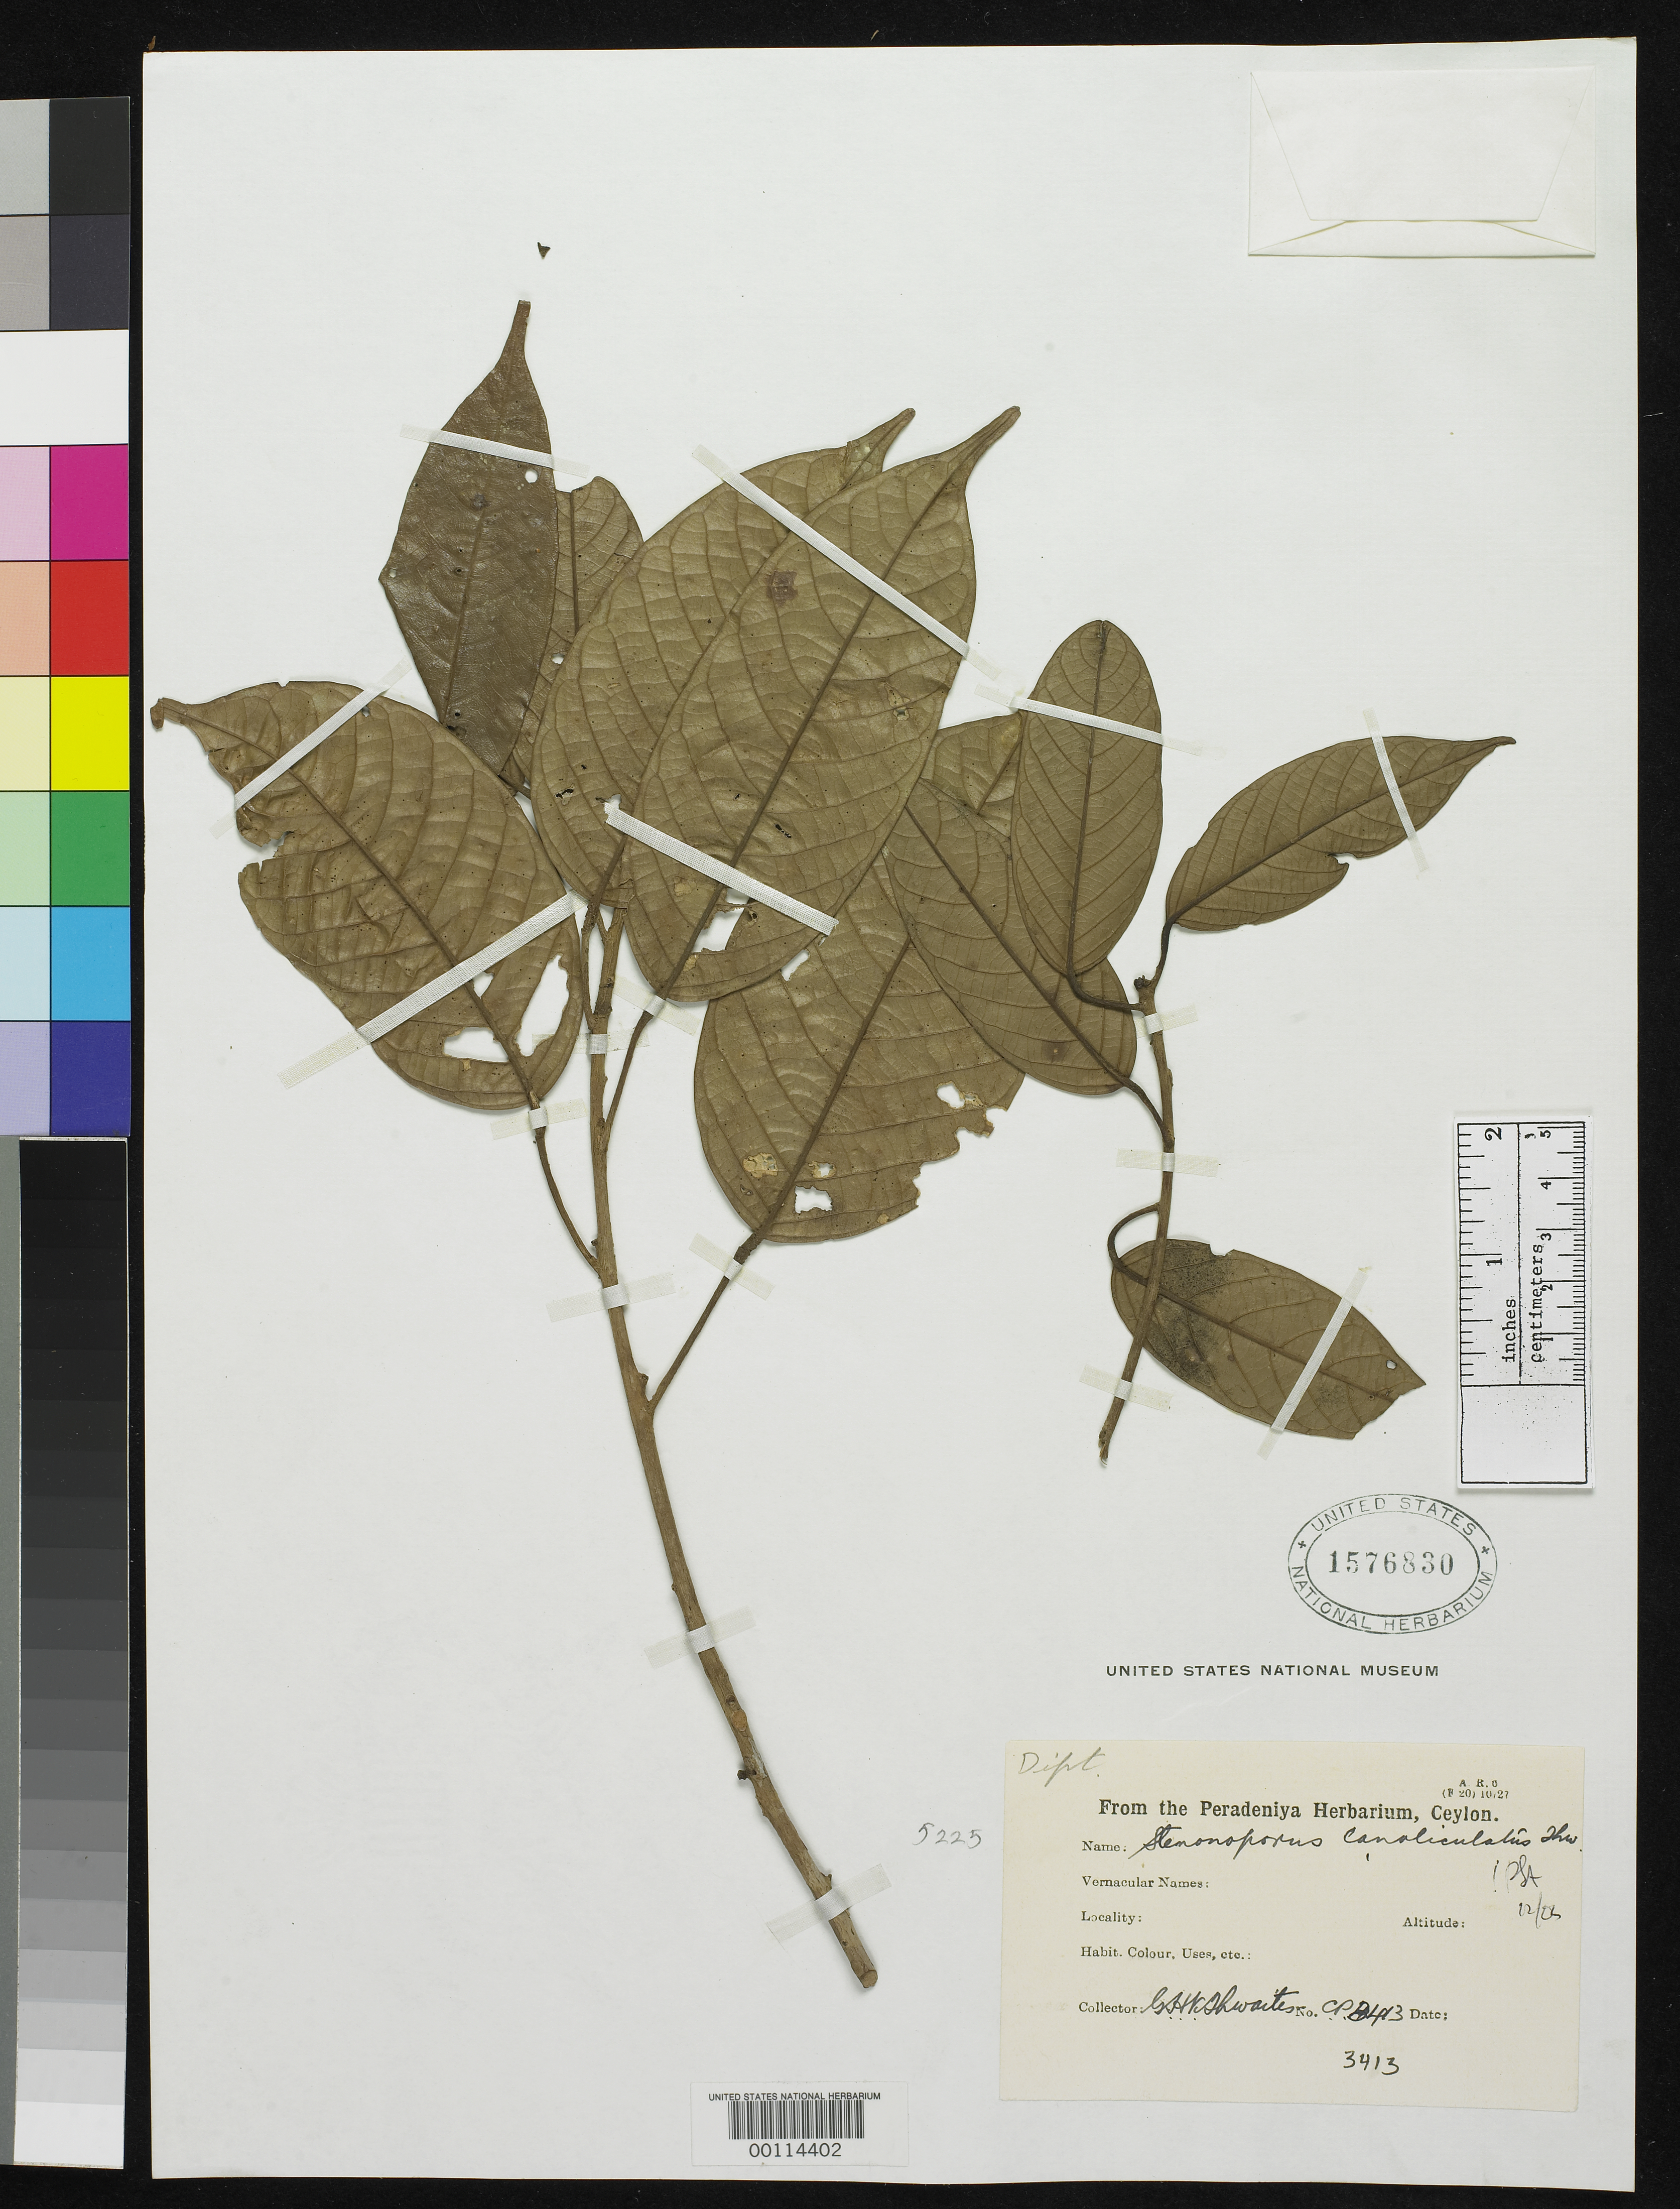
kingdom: Plantae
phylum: Tracheophyta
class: Magnoliopsida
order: Malvales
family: Dipterocarpaceae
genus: Stemonoporus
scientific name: Stemonoporus canaliculatus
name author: Thwaites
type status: Isotype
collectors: G. H. K. Thwaites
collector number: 3413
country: Sri Lanka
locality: "Ceylon"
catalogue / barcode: US 1576830